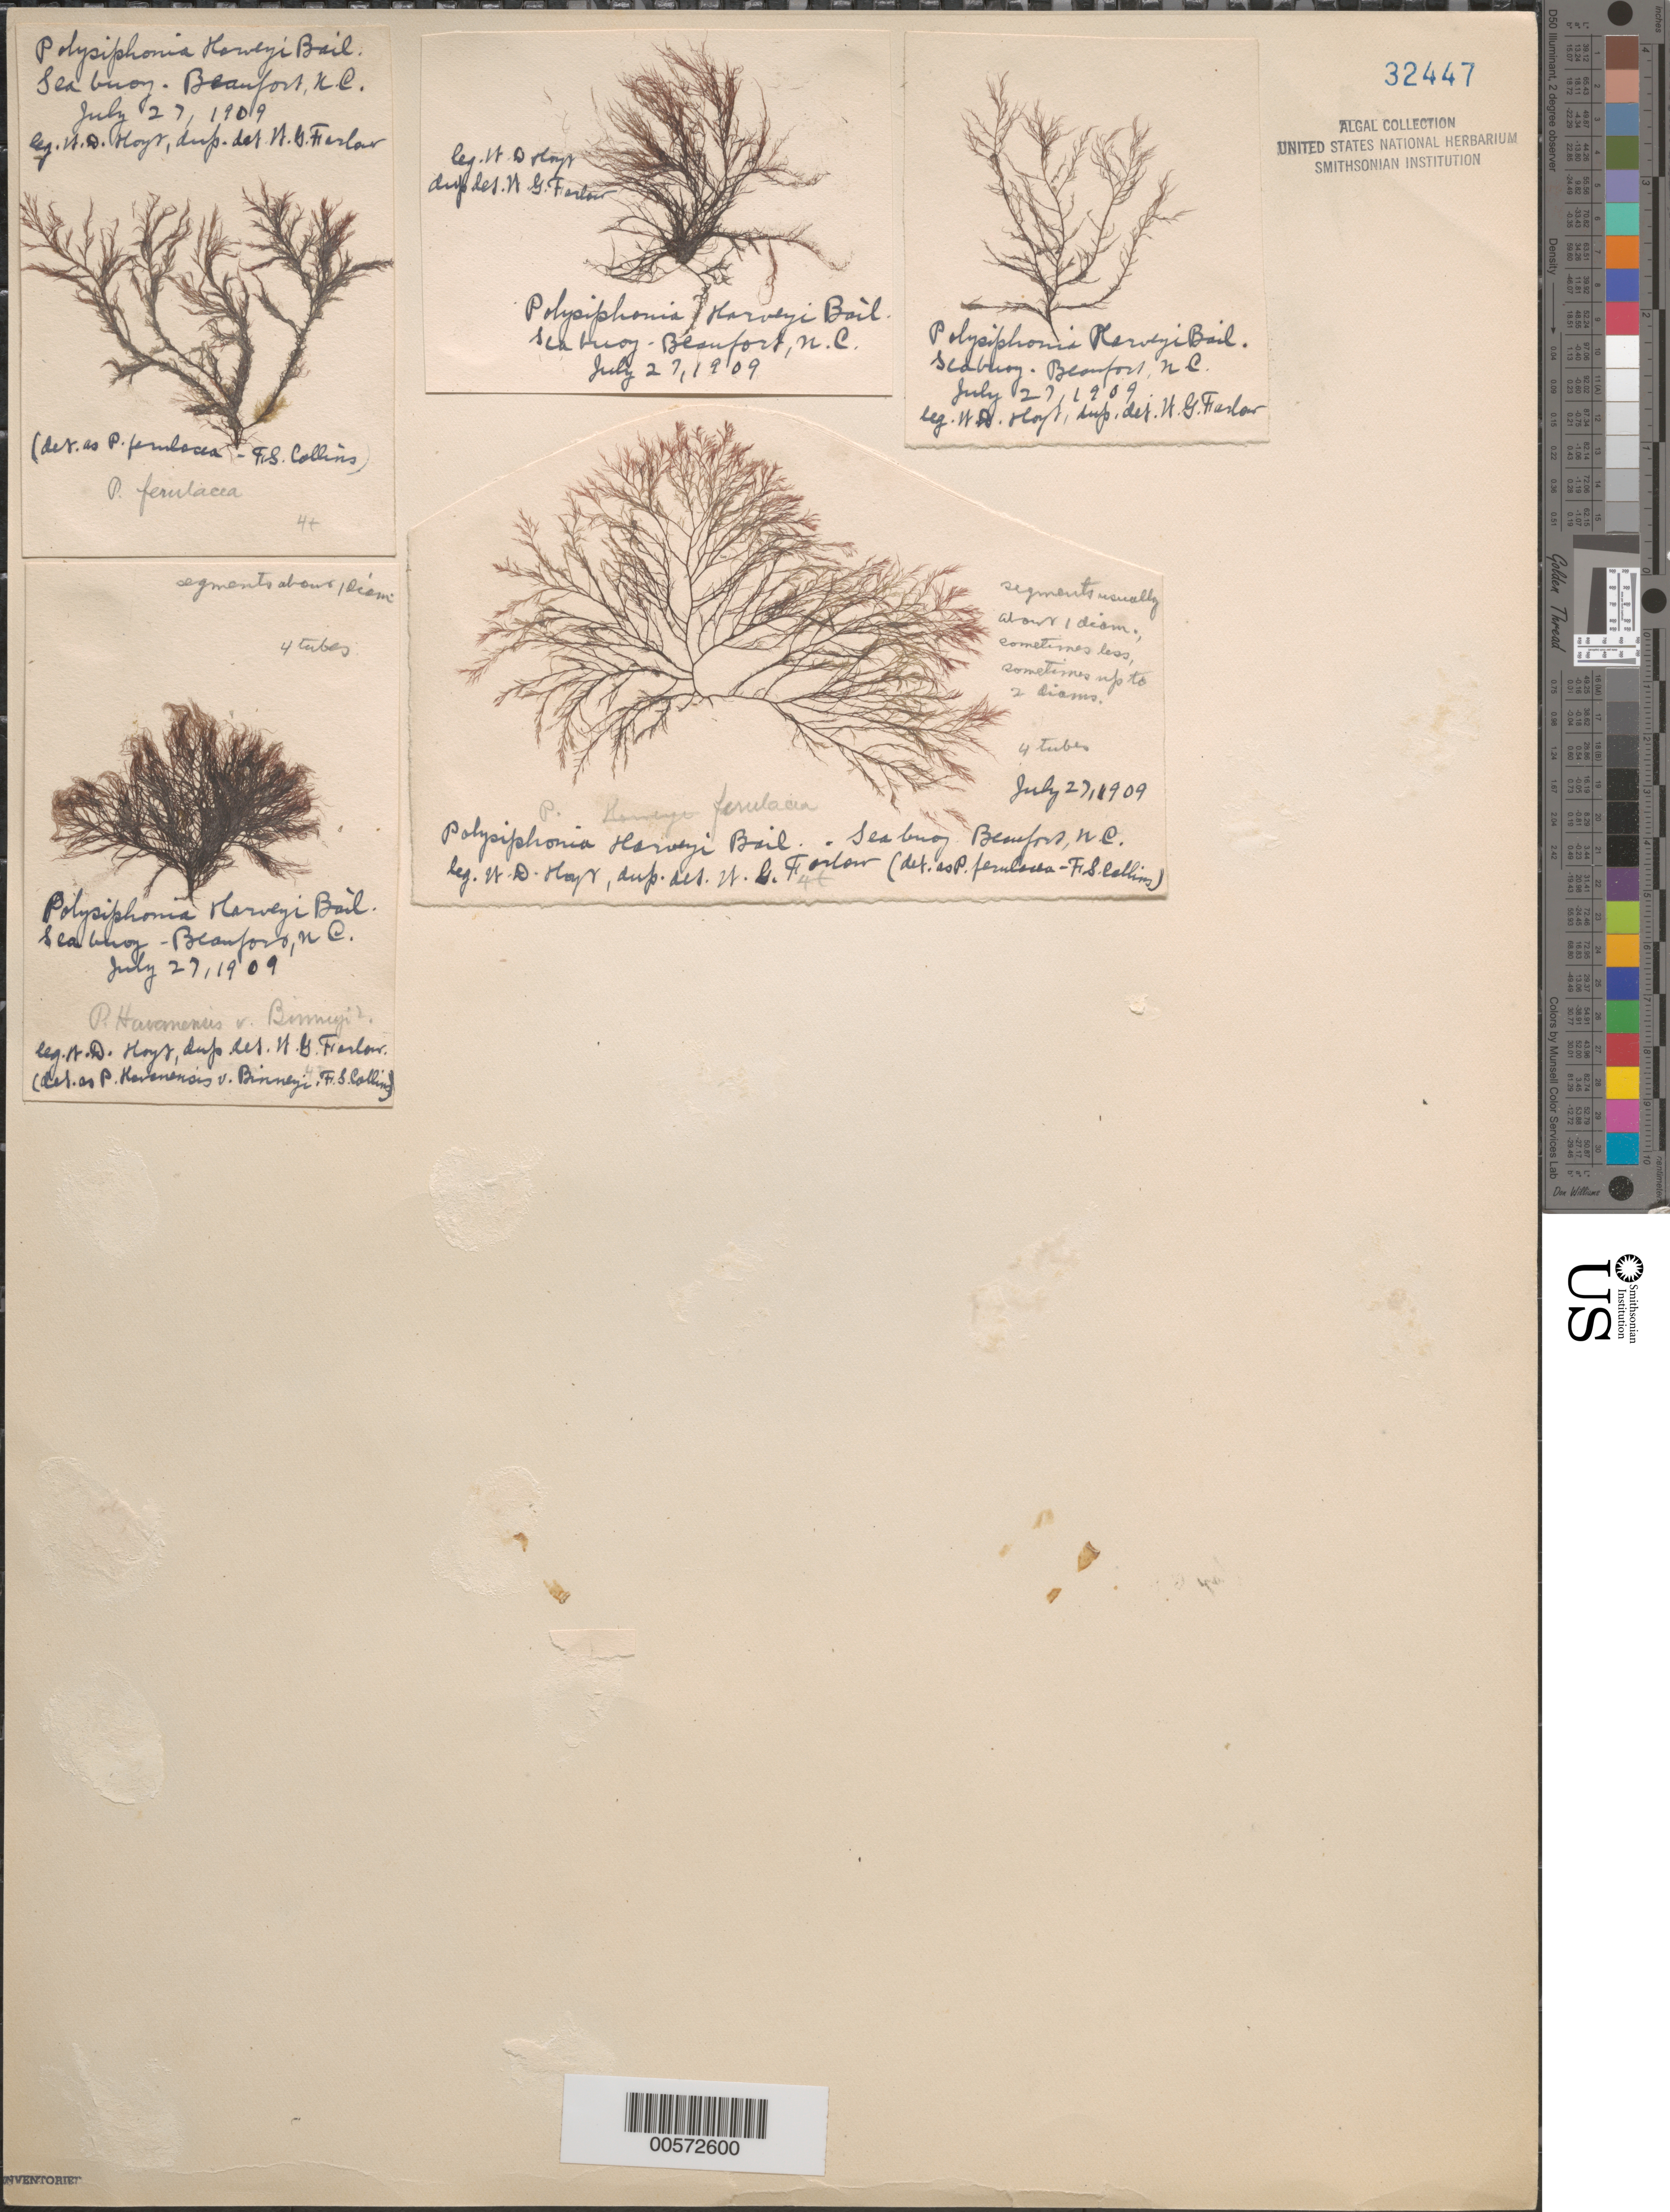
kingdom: Plantae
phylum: Rhodophyta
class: Florideophyceae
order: Ceramiales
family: Rhodomelaceae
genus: Melanothamnus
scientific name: Melanothamnus harveyi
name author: (Bailey) Diaz-Tapia & C.A. Maggs in Diaz-Tapia et al.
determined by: Algae name updating Project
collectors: W. D. Hoyt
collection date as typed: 27 Jul 1909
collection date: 1909-07-27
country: United States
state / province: North Carolina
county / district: Carteret County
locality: Beaufort, sea buoy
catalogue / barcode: US 32447